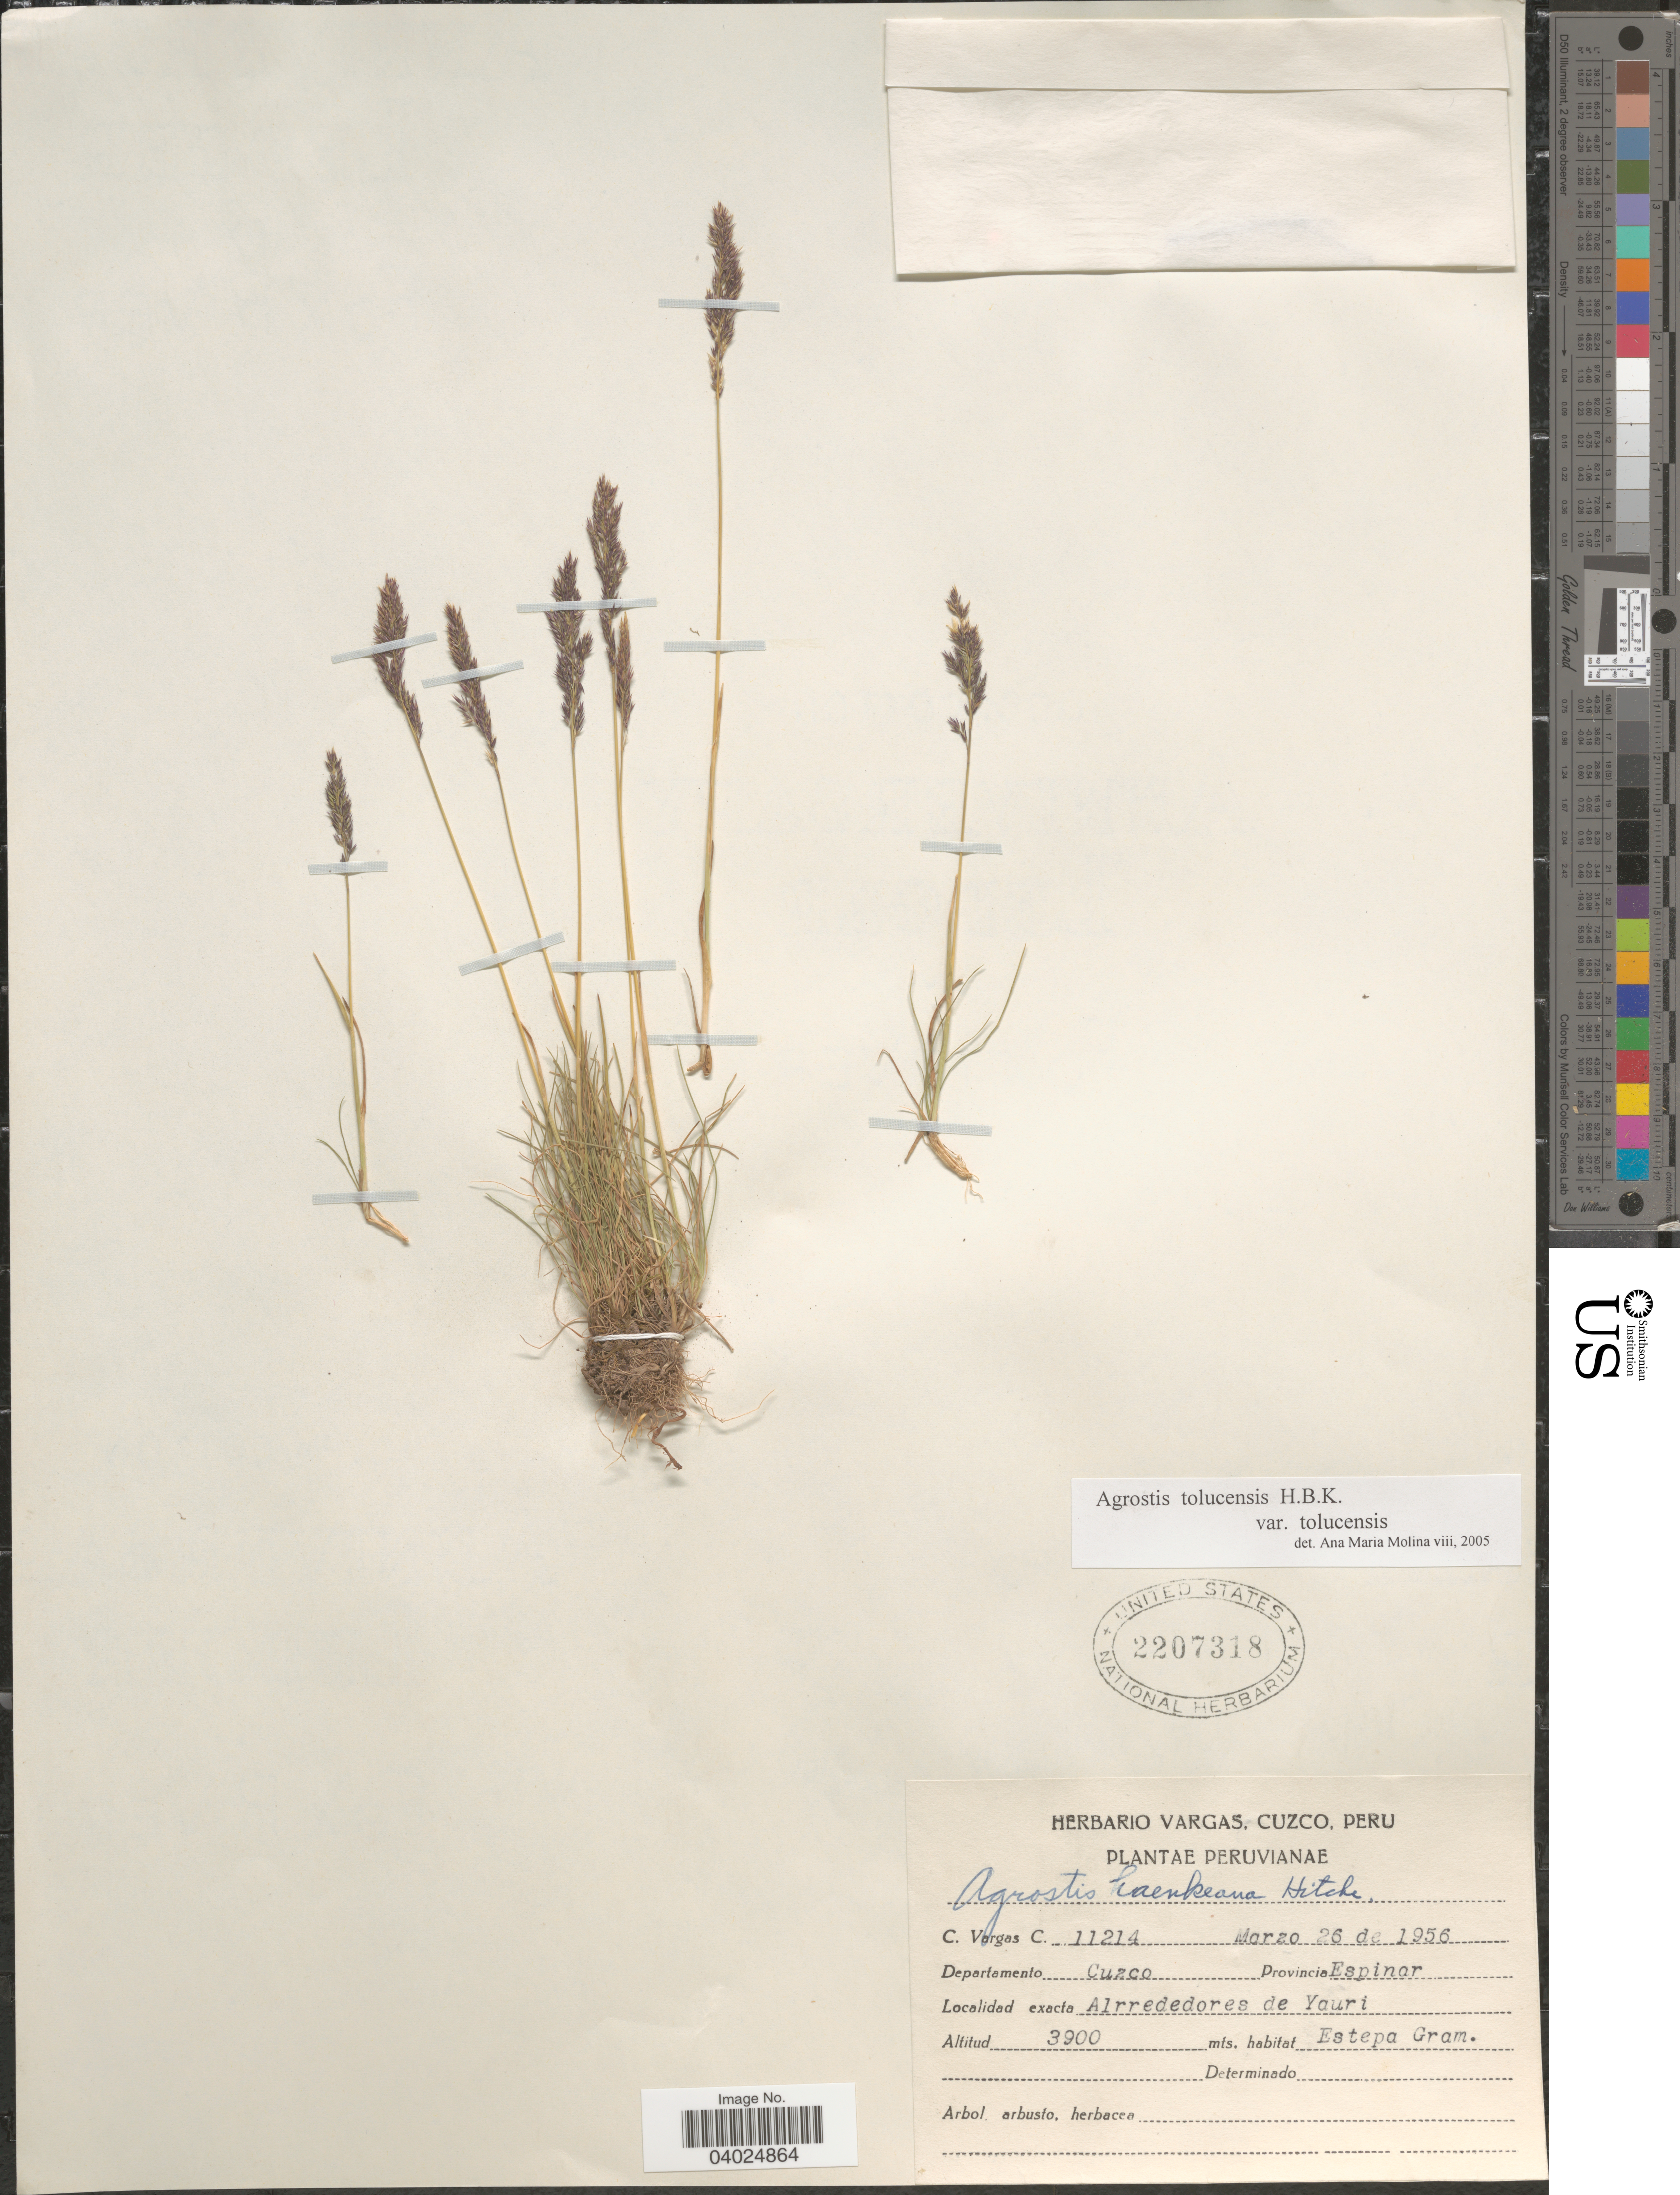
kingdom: Plantae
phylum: Tracheophyta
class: Liliopsida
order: Poales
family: Poaceae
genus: Agrostis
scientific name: Agrostis tolucensis Kunth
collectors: C. Vargas Calderón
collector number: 11214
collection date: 1956-03-26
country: Peru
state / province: Cusco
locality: Departamento Cuzco. Provincia Espinar. Alrrededores de Yauri.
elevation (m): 3900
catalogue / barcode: US 2207318